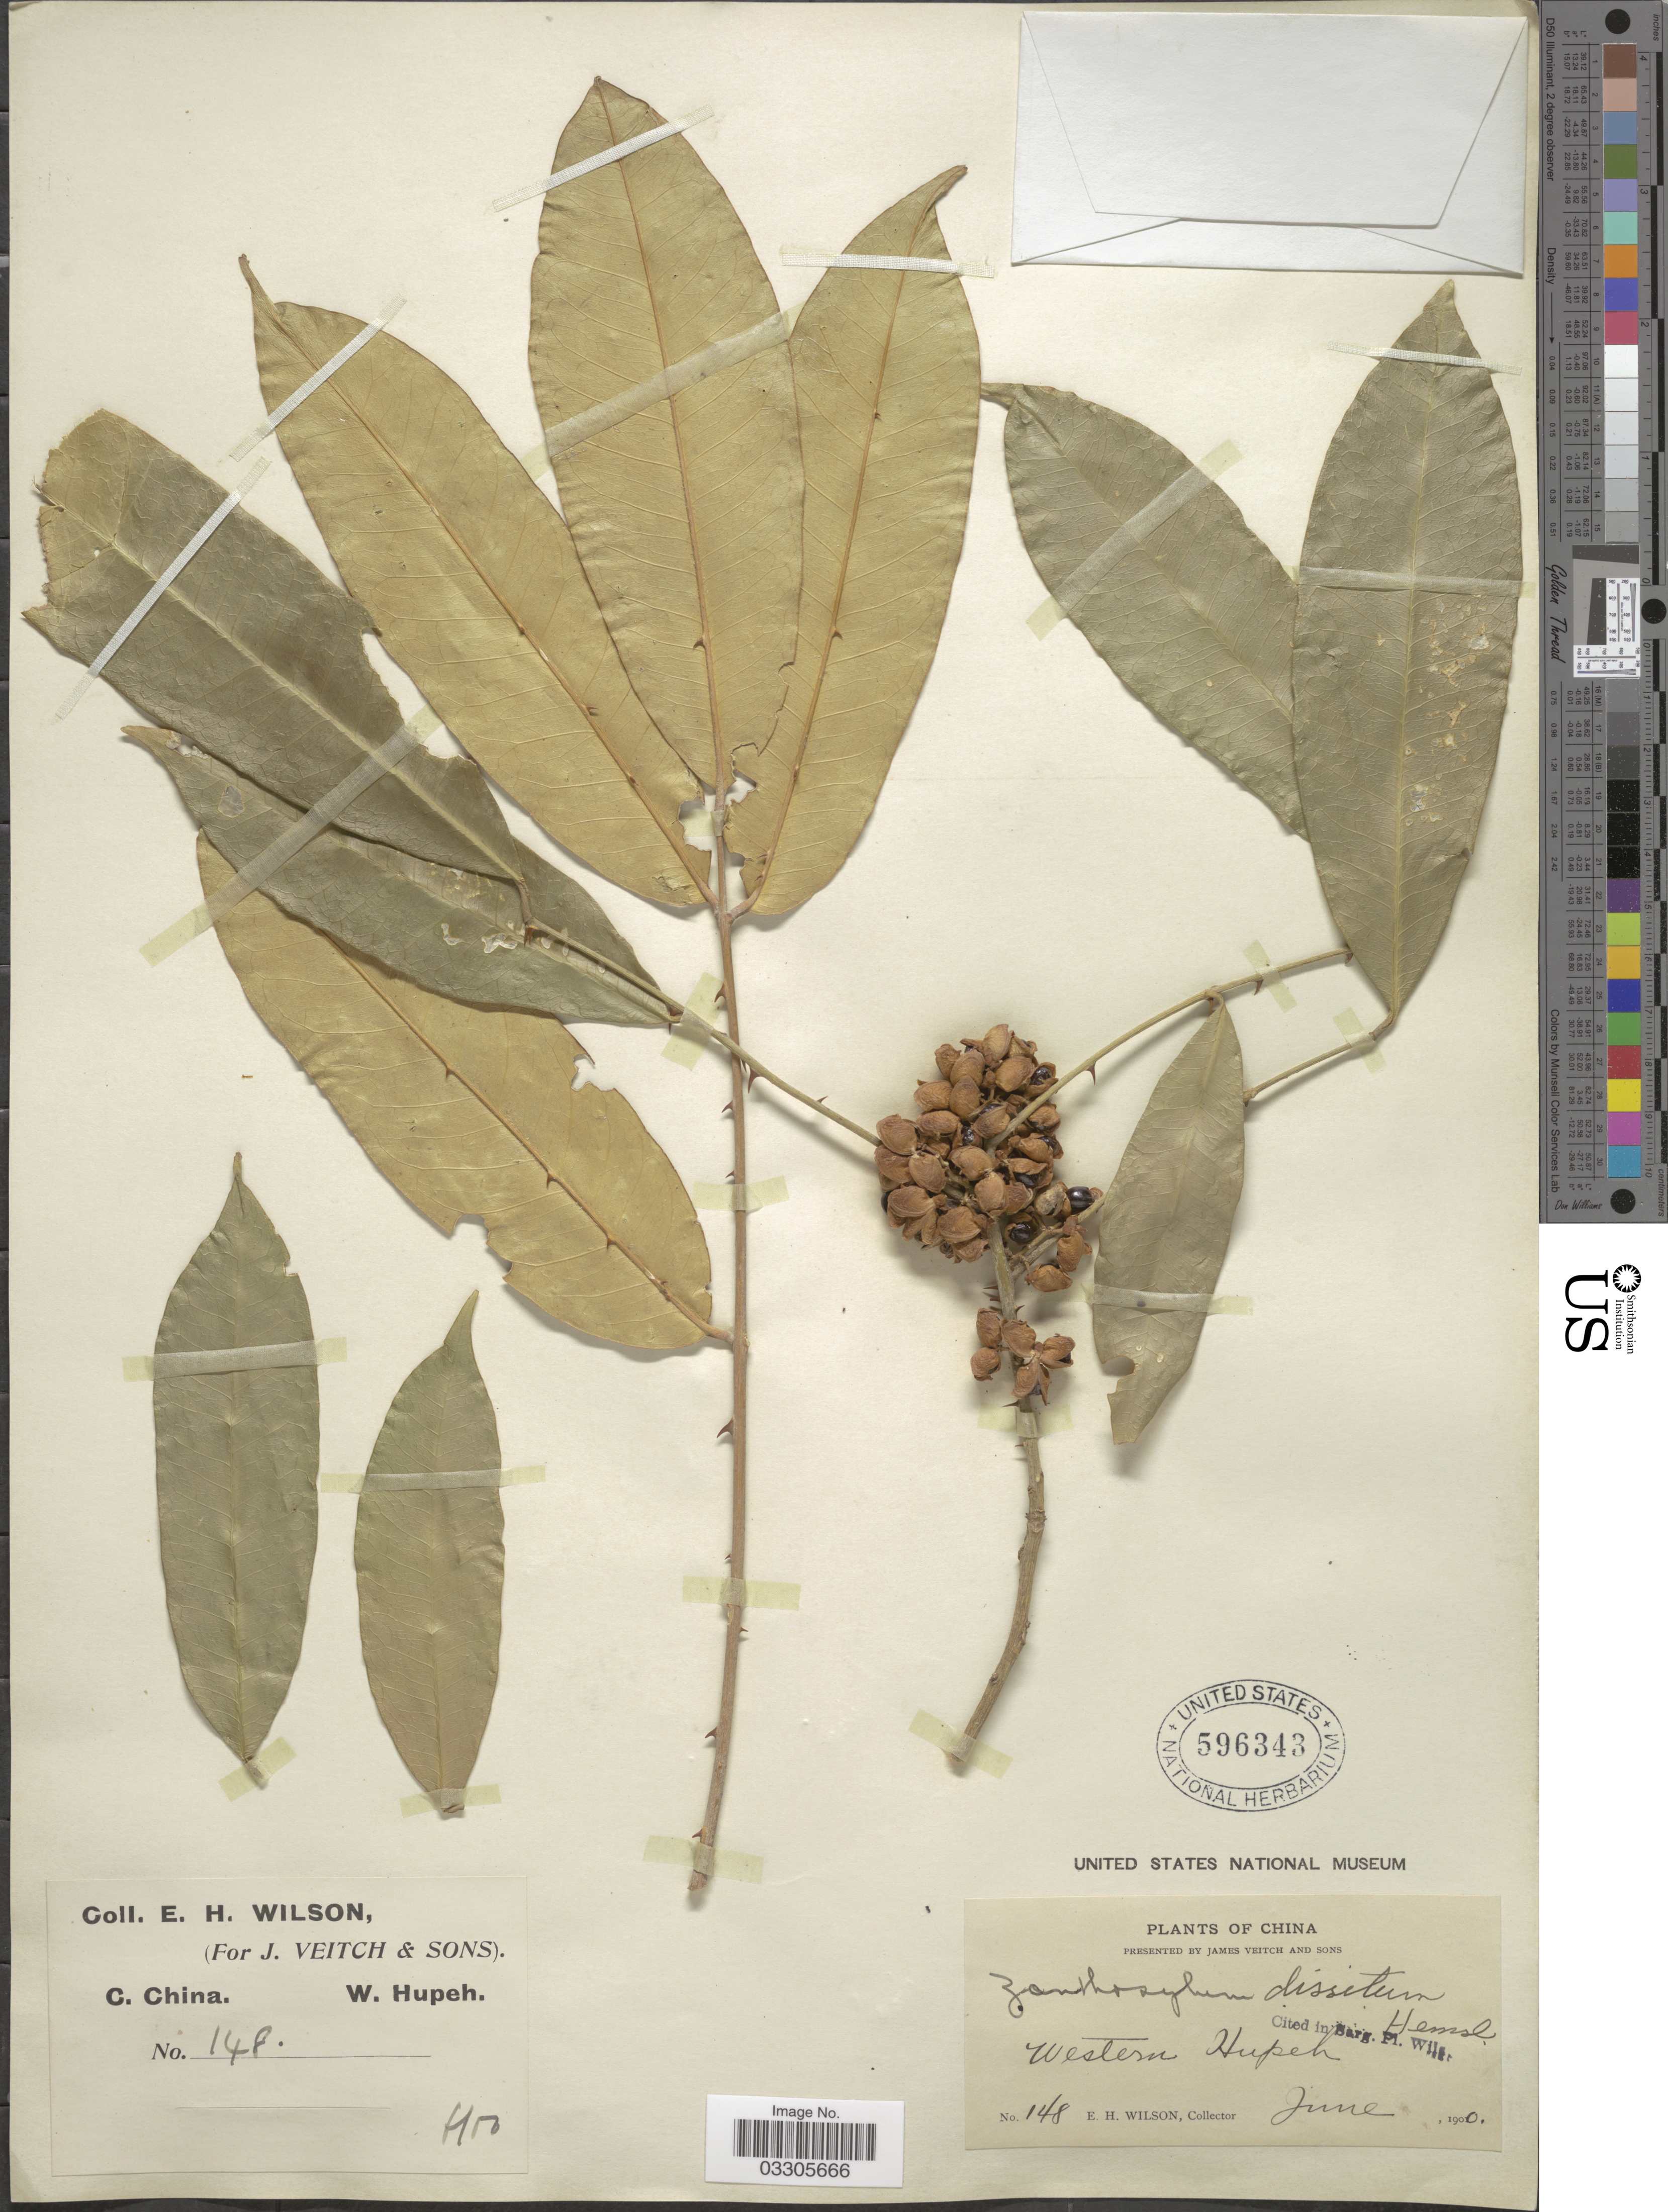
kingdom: Plantae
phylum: Tracheophyta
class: Magnoliopsida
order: Sapindales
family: Rutaceae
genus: Zanthoxylum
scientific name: Zanthoxylum dissitum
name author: Hemsl.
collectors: E. Wilson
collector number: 148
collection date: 1900-06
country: China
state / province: Hubei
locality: C. China, Western Hupeh.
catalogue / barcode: US 596343